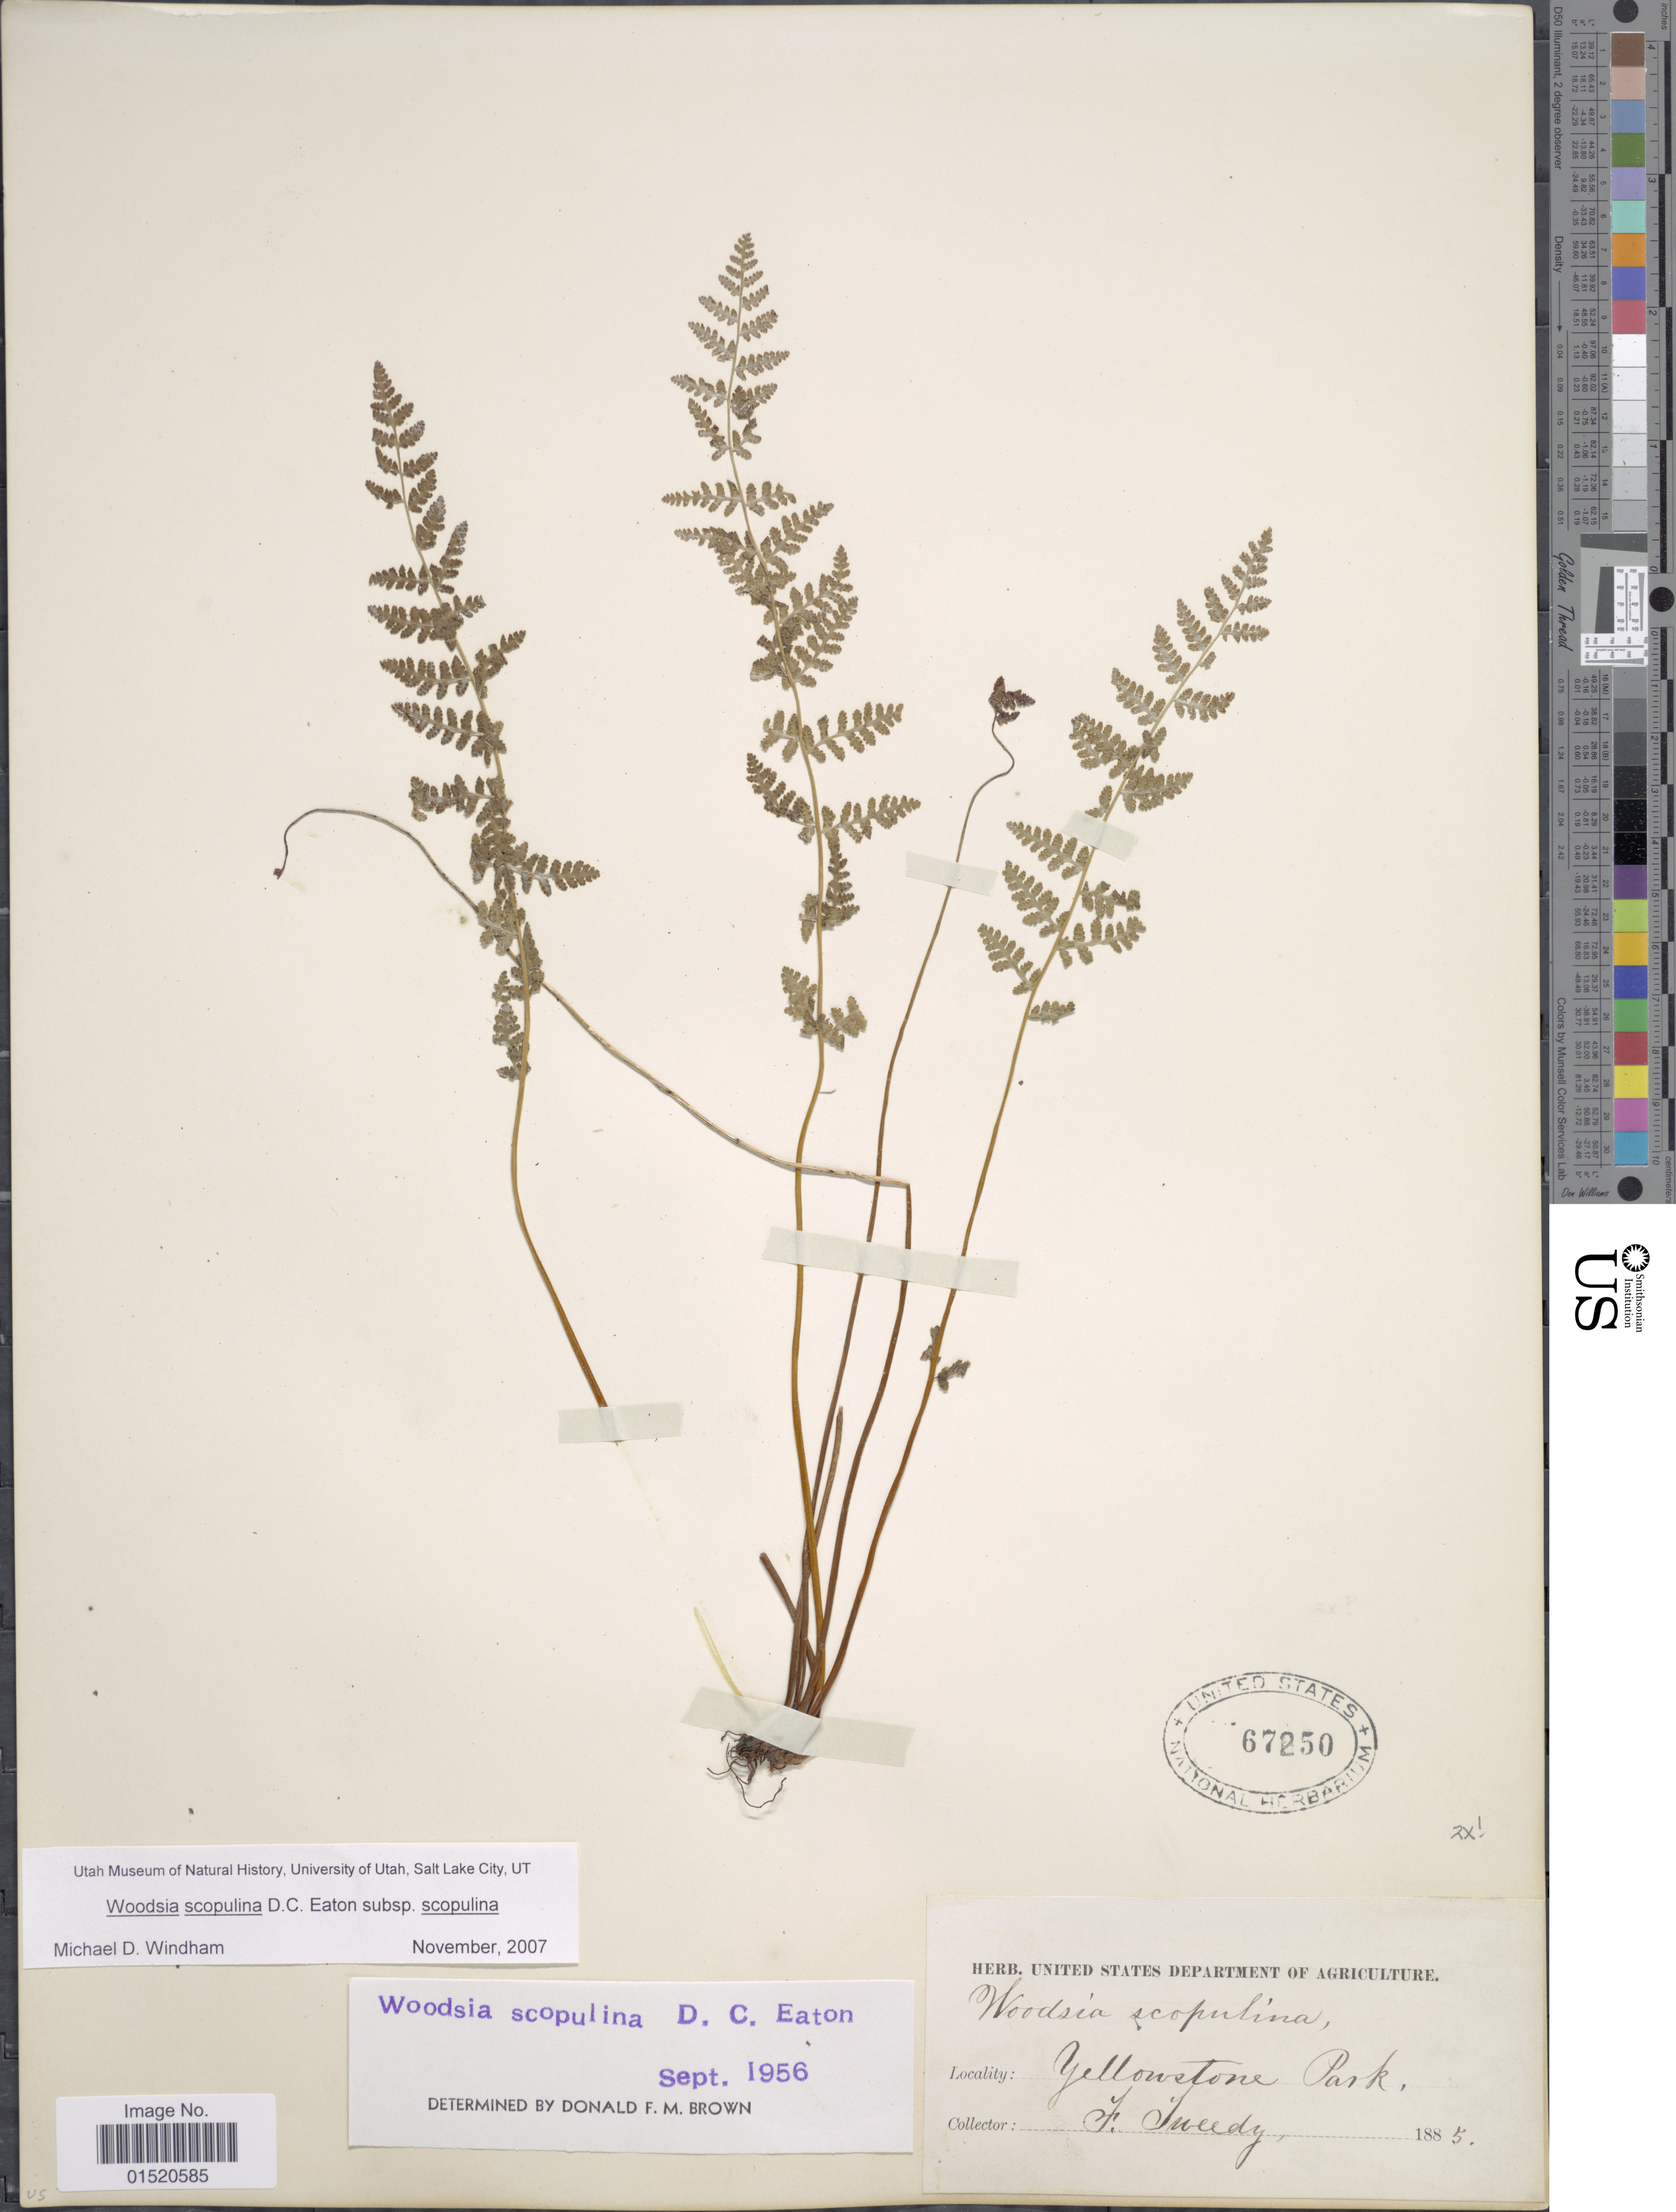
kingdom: Plantae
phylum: Tracheophyta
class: Polypodiopsida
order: Polypodiales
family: Woodsiaceae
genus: Woodsia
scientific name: Woodsia scopulina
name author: D.C. Eaton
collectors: F. Tweedy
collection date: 1885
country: United States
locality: Yellowstone Park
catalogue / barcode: US 67250